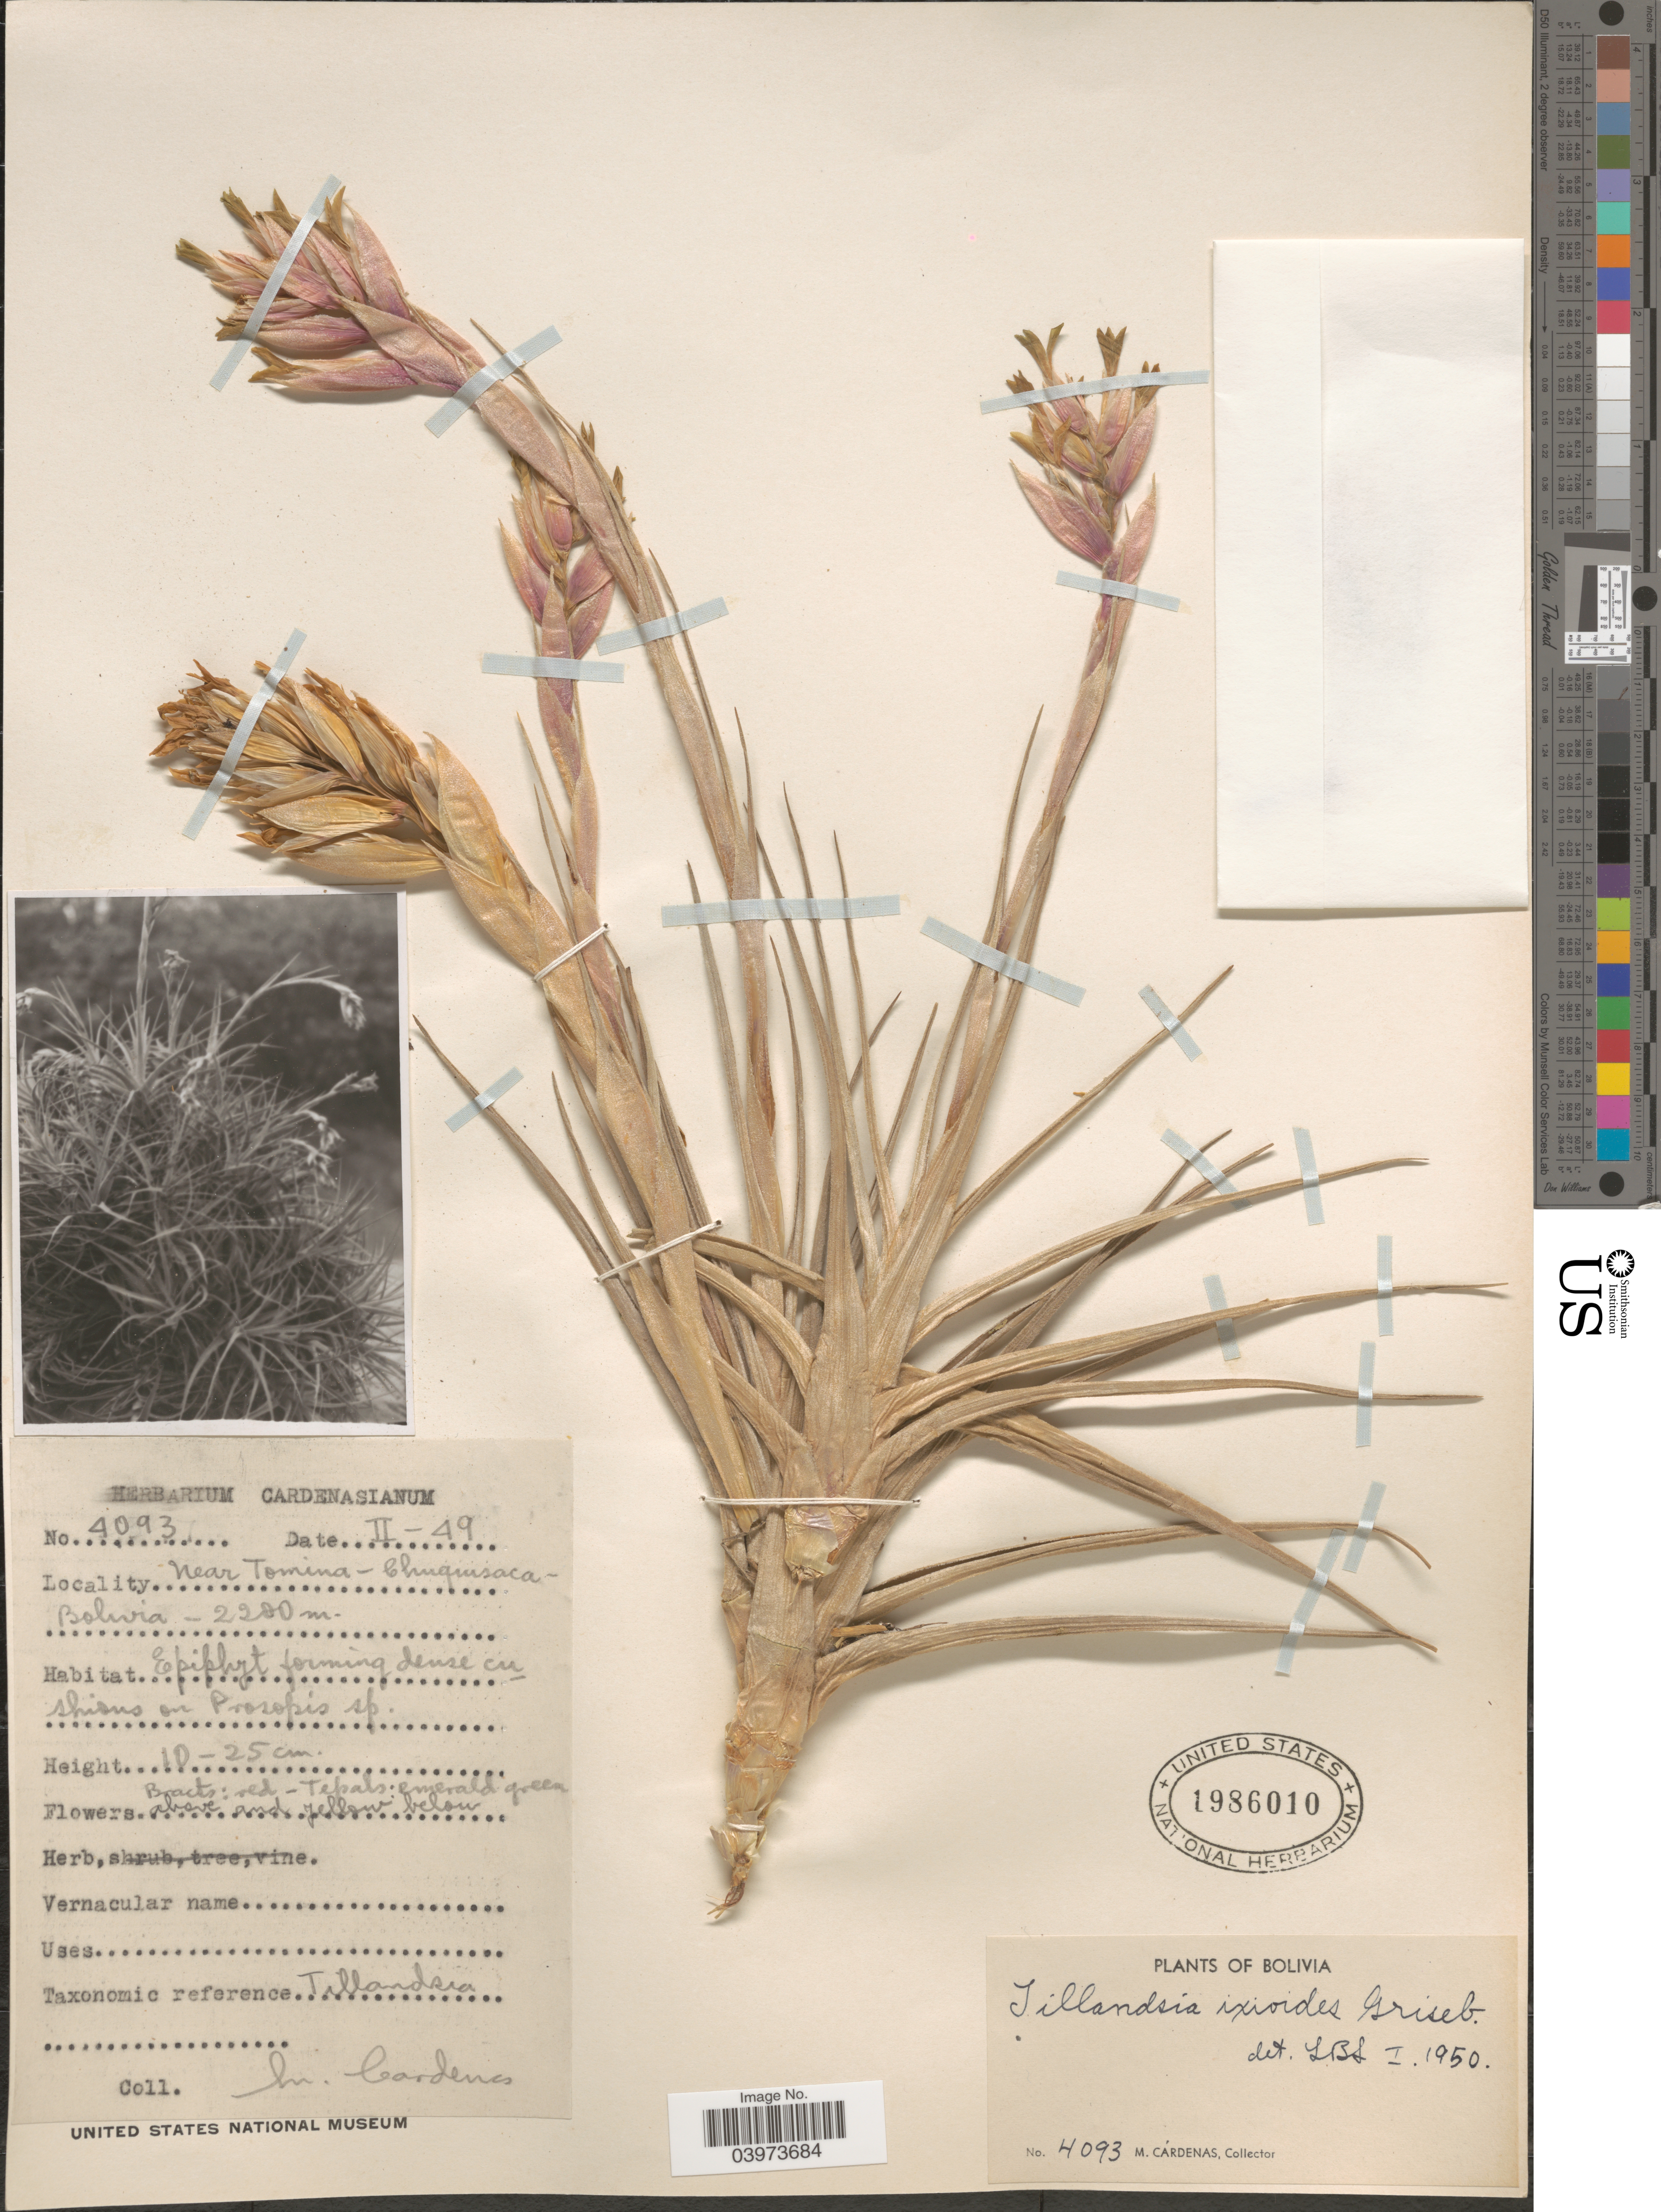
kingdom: Plantae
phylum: Tracheophyta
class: Liliopsida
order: Poales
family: Bromeliaceae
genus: Tillandsia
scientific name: Tillandsia ixioides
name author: Griseb.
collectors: M. Cárdenas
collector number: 4093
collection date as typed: Transcribed d/m/y: /2/49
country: Bolivia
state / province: Chuquisaca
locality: Near Tomina.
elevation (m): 2200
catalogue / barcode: US 1986010